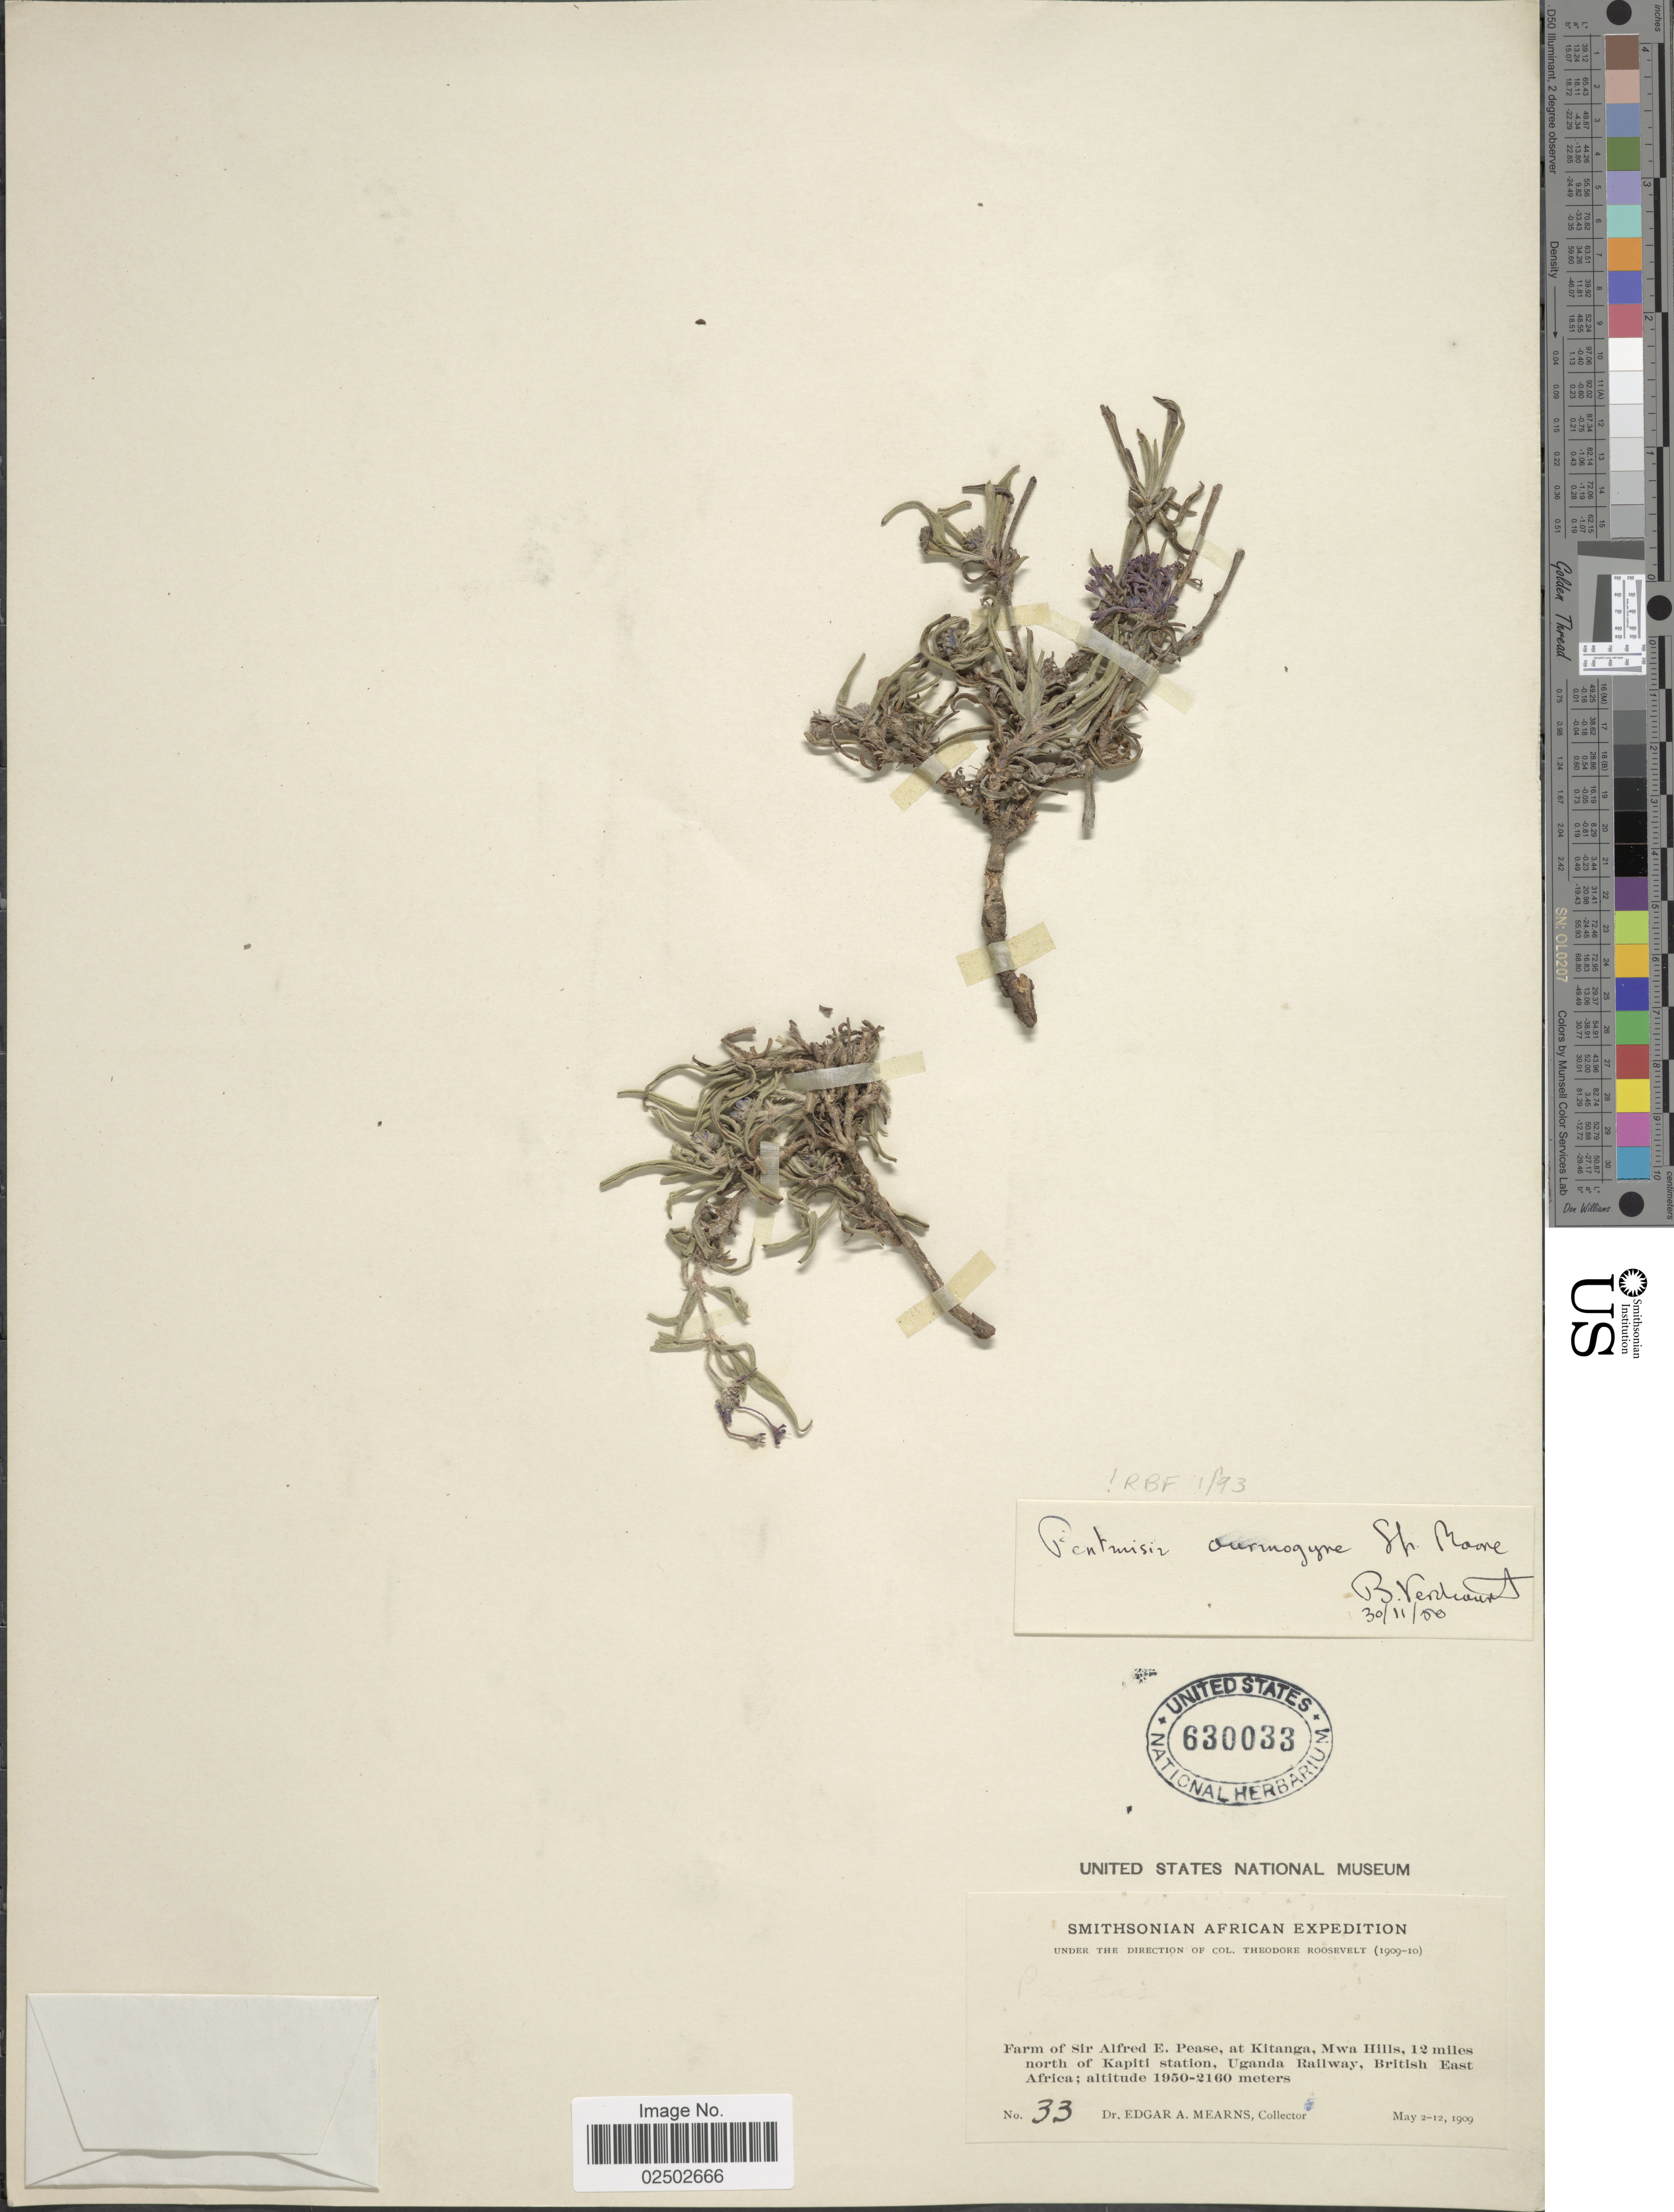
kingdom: Plantae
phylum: Tracheophyta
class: Magnoliopsida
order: Gentianales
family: Rubiaceae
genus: Pentanisia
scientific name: Pentanisia ouranogyne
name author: S. Moore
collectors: E. A. Mearns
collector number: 33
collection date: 1909-05-02/1909-05-12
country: Uganda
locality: Farm of Sir Alfred E. Pease, at Kitanga, Mwa Hills, 12 miles north of Kapiti station, Uganda Railway, British East Africa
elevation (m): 1950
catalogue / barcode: US 630033